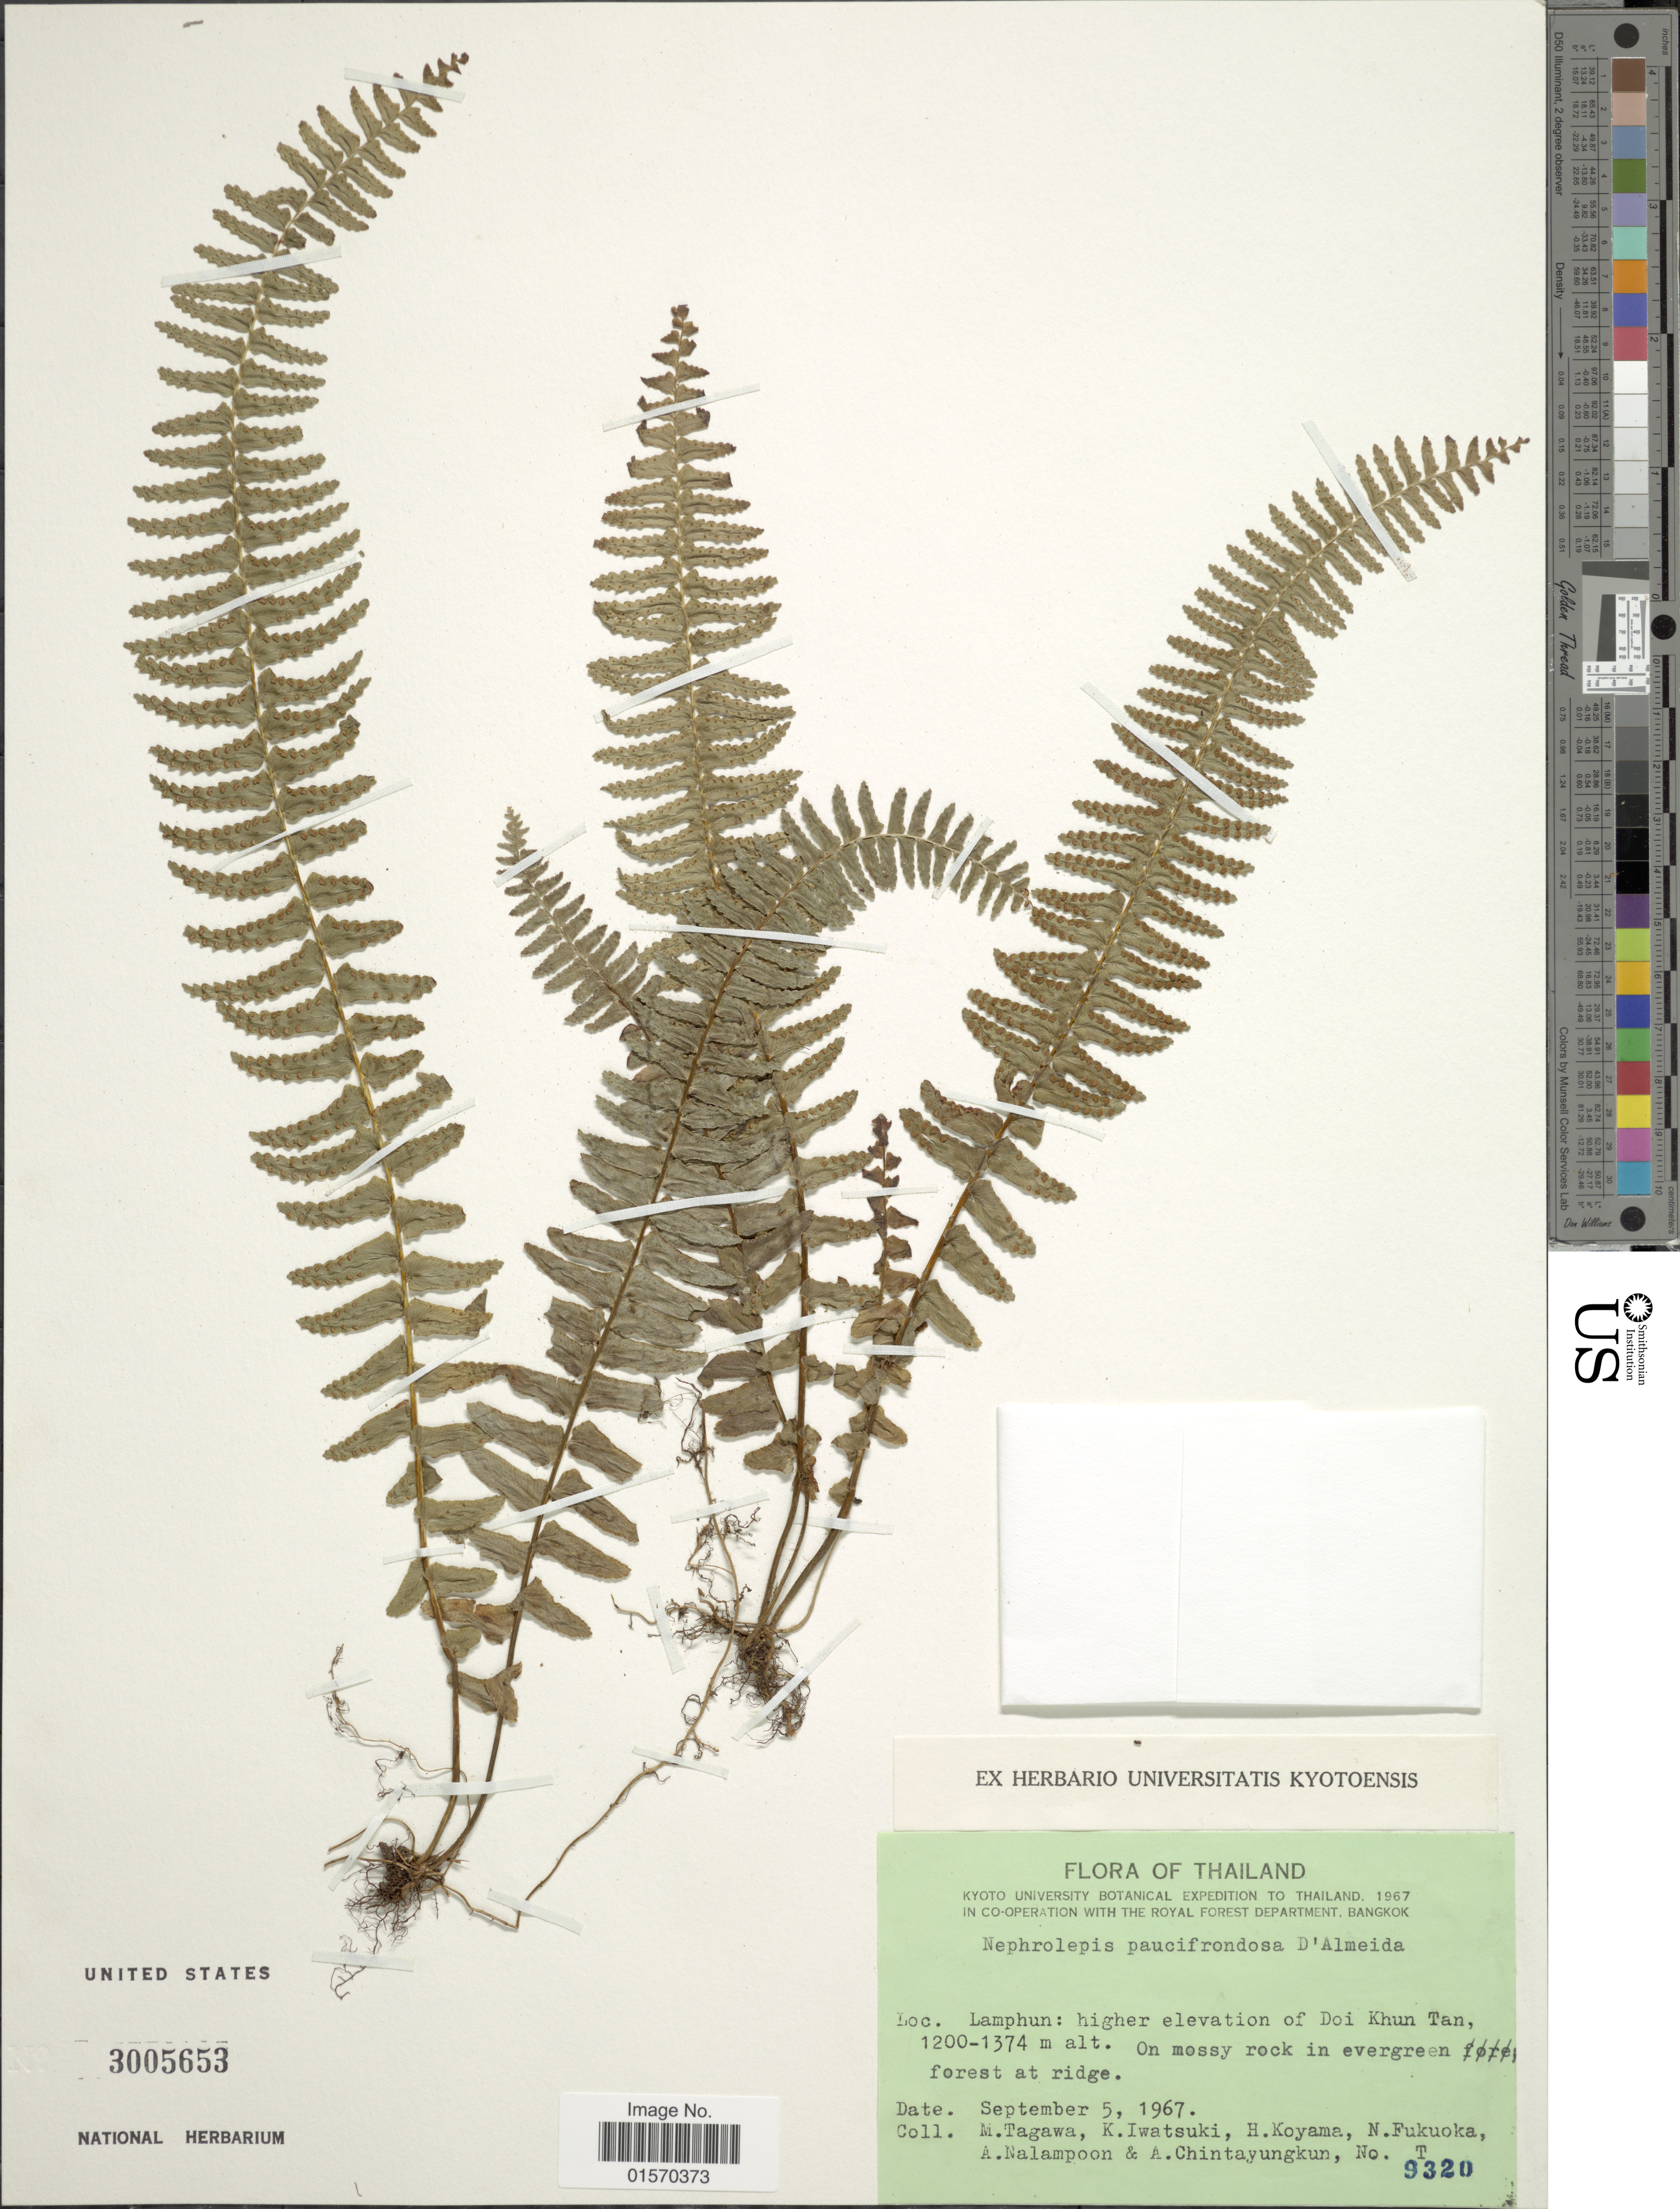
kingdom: Plantae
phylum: Tracheophyta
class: Polypodiopsida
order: Polypodiales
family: Nephrolepidaceae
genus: Nephrolepis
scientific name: Nephrolepis undulata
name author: J. Sm.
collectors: M. Tagawa, K. Iwatsuki, H. Koyama, N. Fukuoka & et al.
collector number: T9320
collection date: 1967-09-05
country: Thailand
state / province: Lamphun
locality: Higher elevation of Doi Khun Tan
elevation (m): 1200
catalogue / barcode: US 3005653